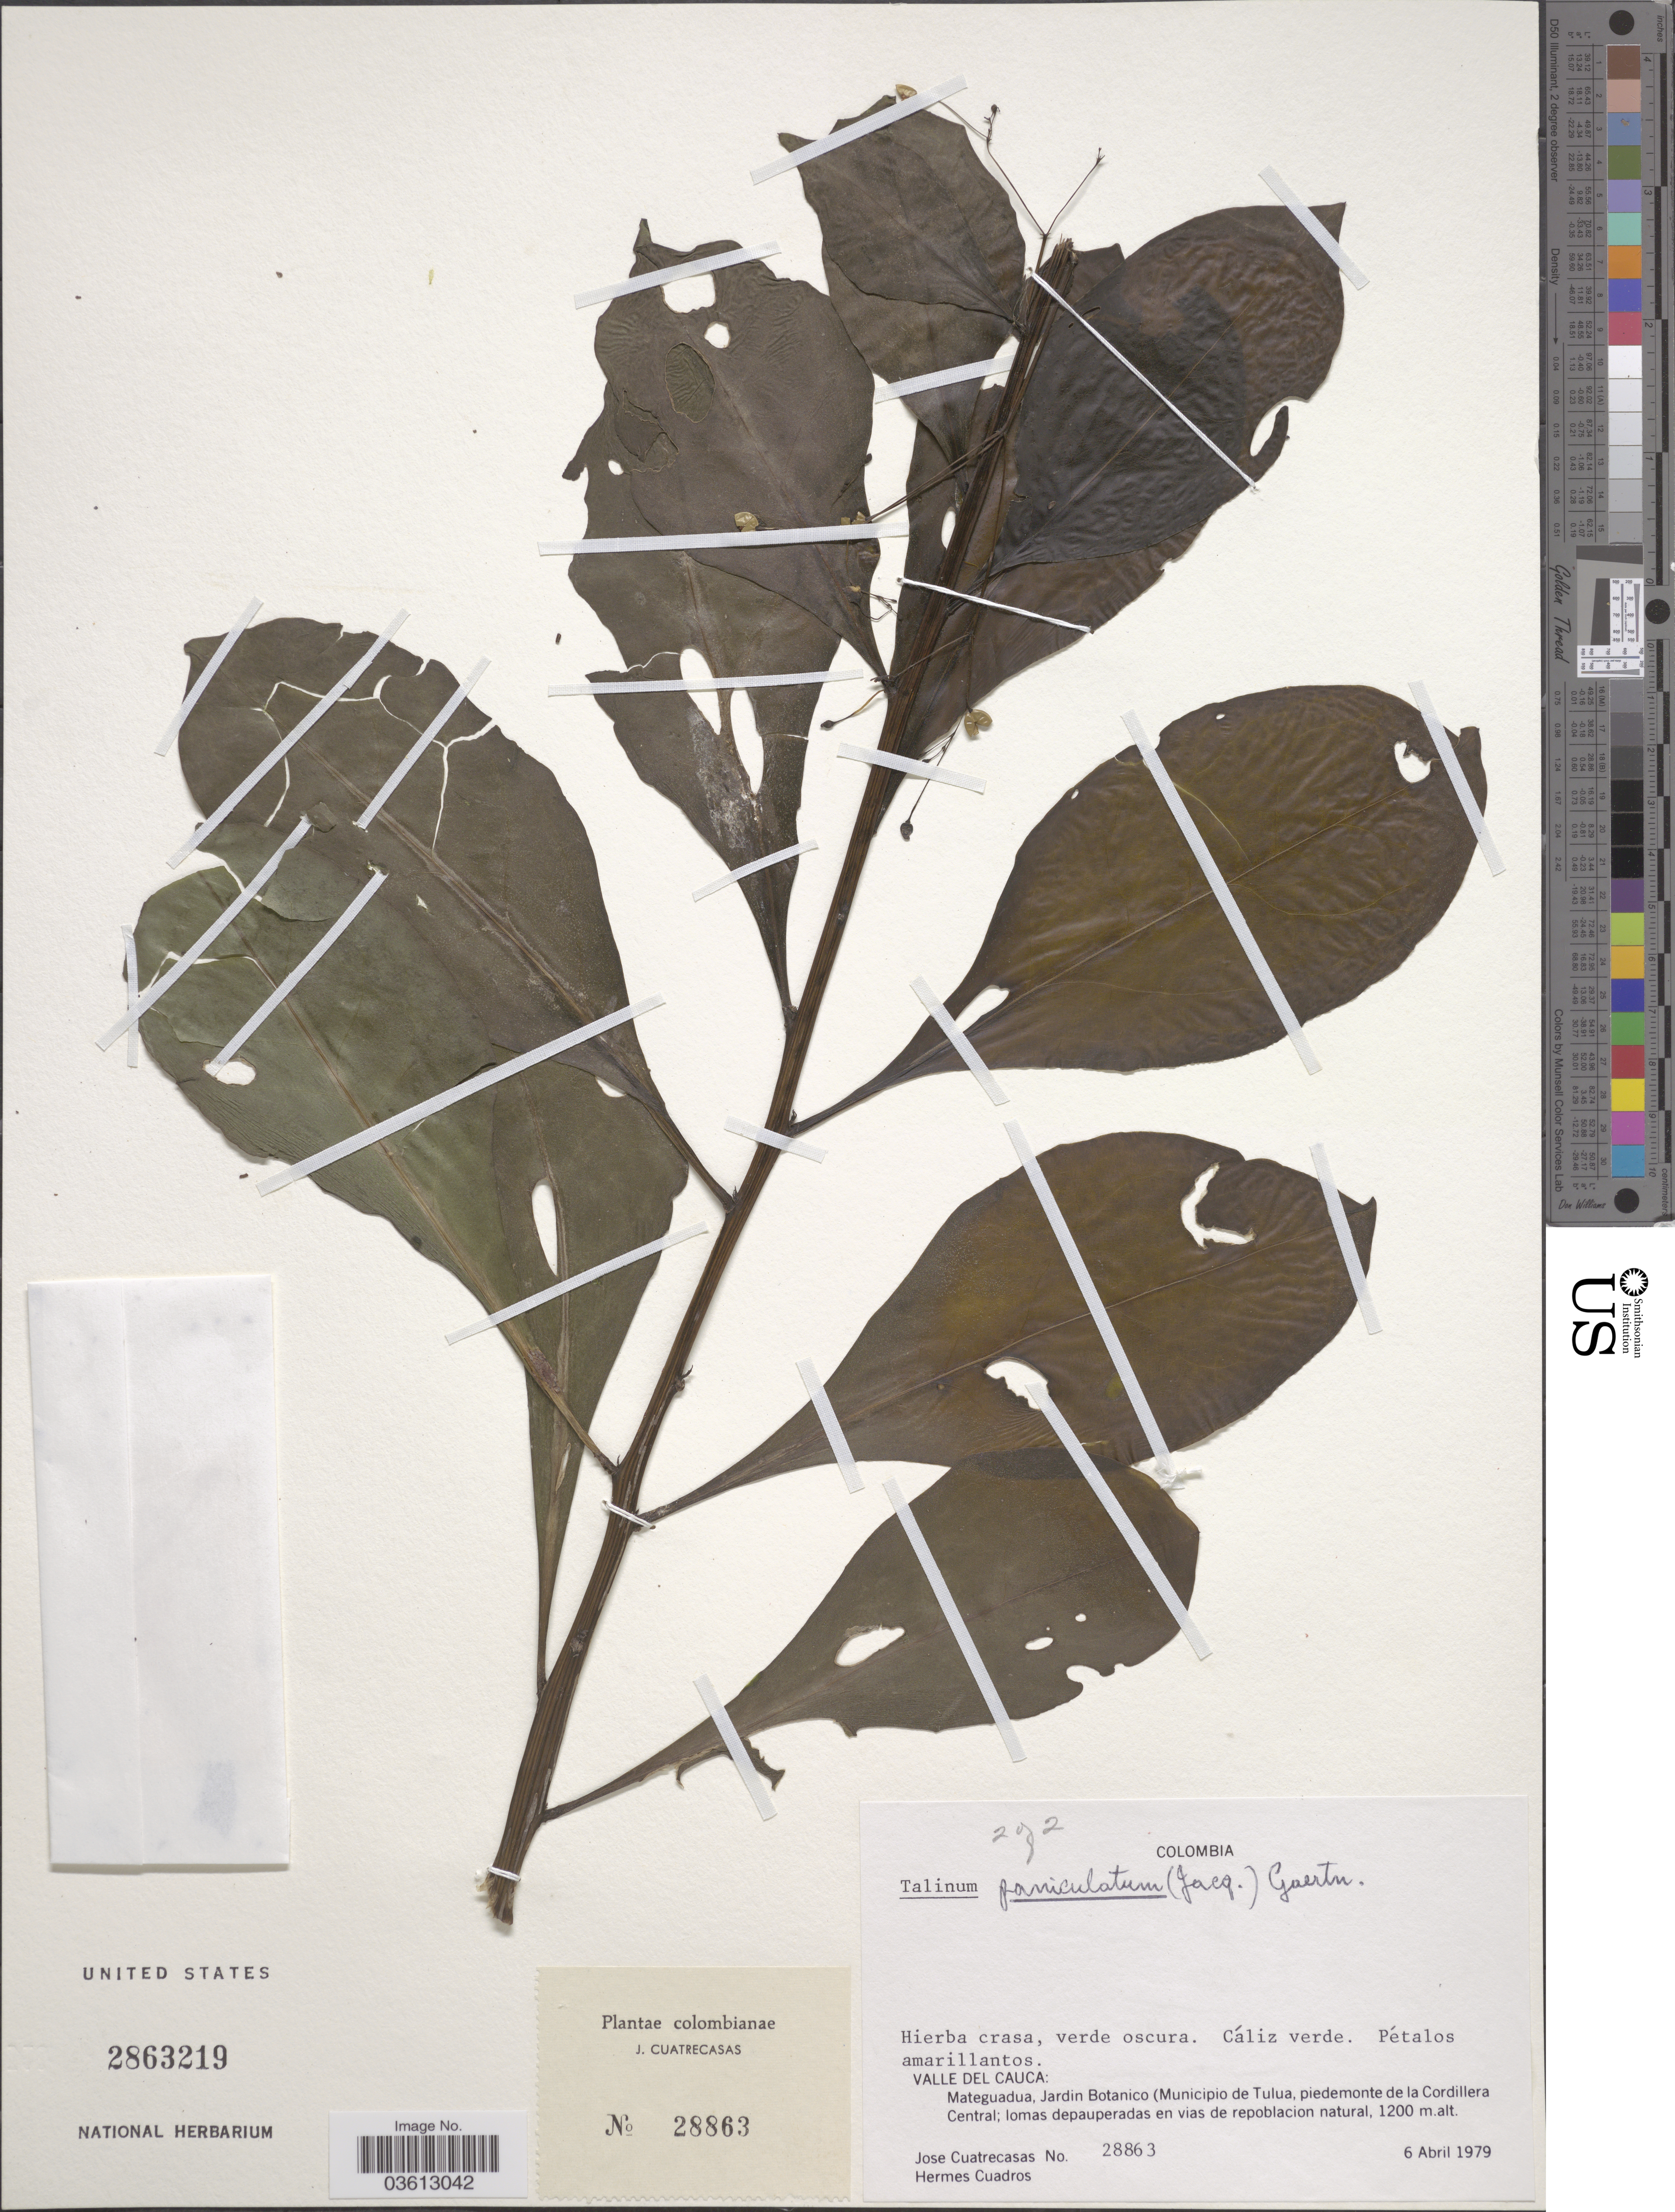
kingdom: Plantae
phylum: Tracheophyta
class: Magnoliopsida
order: Caryophyllales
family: Talinaceae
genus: Talinum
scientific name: Talinum paniculatum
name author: (Jacq.) Gaertn.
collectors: J. Cuatrecasas & H. Cuadros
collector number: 28863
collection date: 1979-04-06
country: Colombia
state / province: Valle del Cauca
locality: Mateguadua, Jardin Botanico (Municipio de Tulua, piedemonte de la Cordillera Central.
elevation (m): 1200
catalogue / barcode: US 2863219